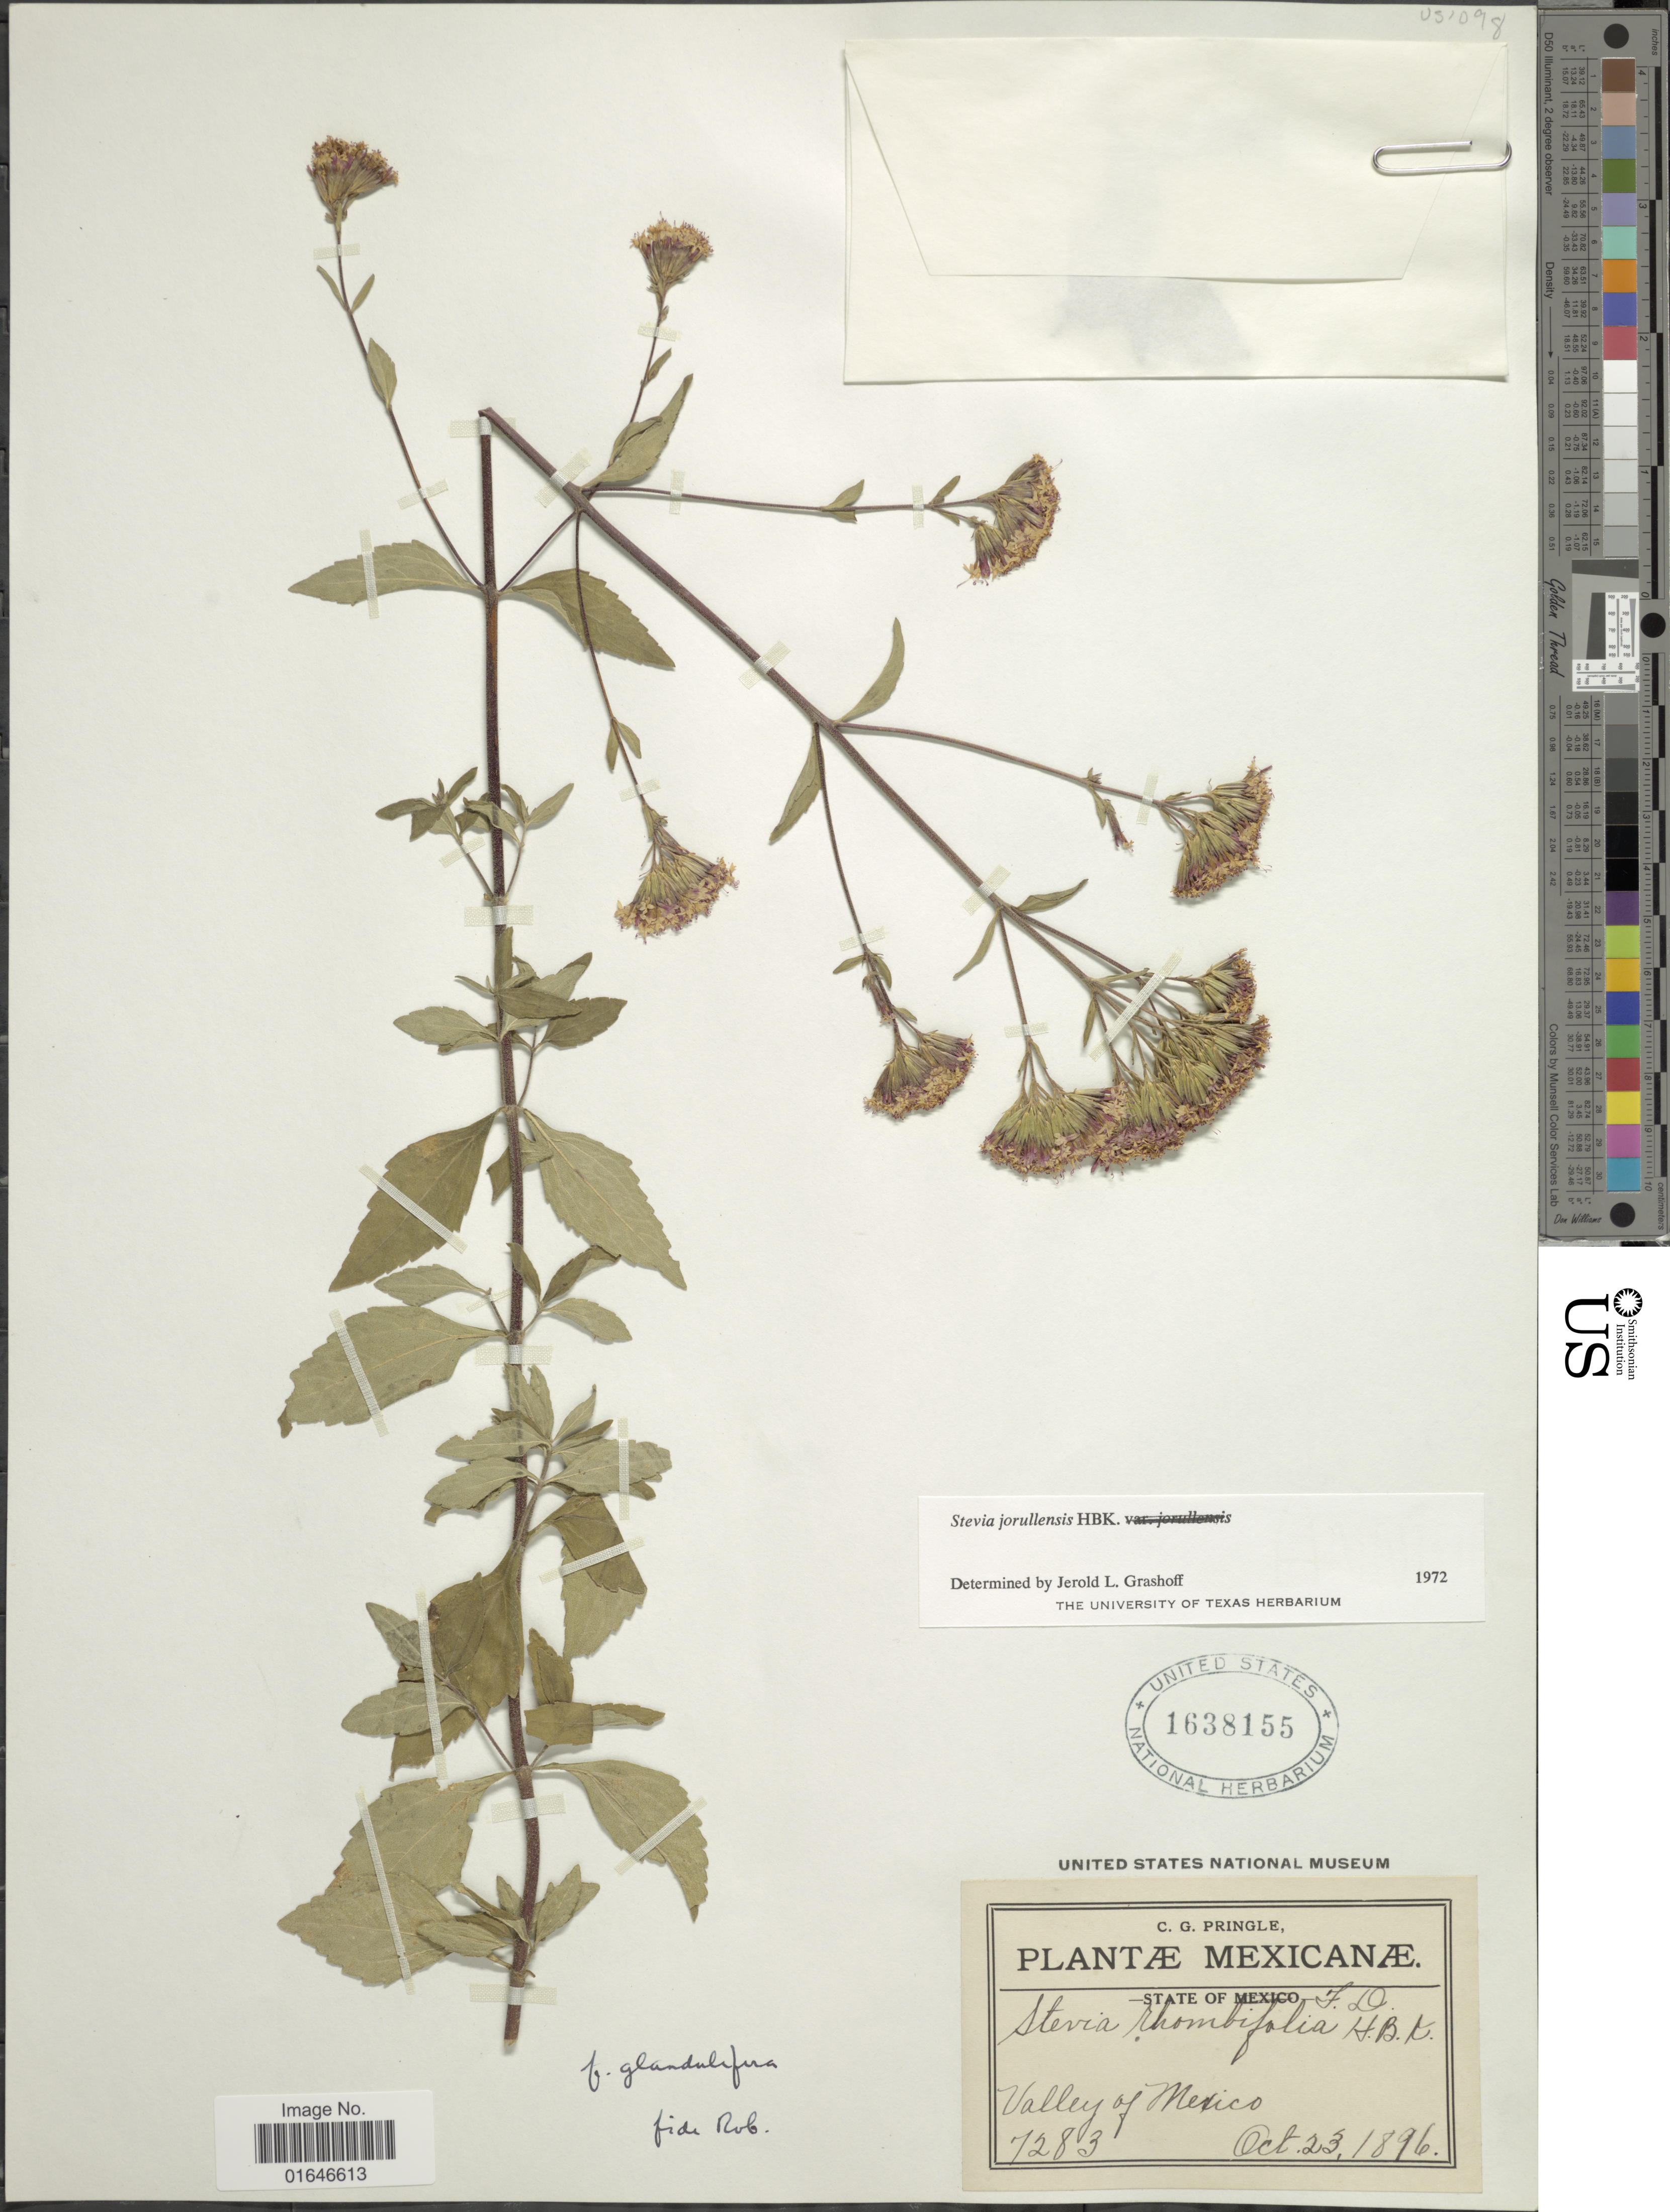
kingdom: Plantae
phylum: Tracheophyta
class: Magnoliopsida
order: Asterales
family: Asteraceae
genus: Stevia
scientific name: Stevia jorullensis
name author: Kunth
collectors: C. Prinlge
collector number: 7283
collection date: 1896-10-23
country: Mexico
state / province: Distrito Federal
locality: State of F.D. Valley of Mexico.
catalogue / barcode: US 1638155